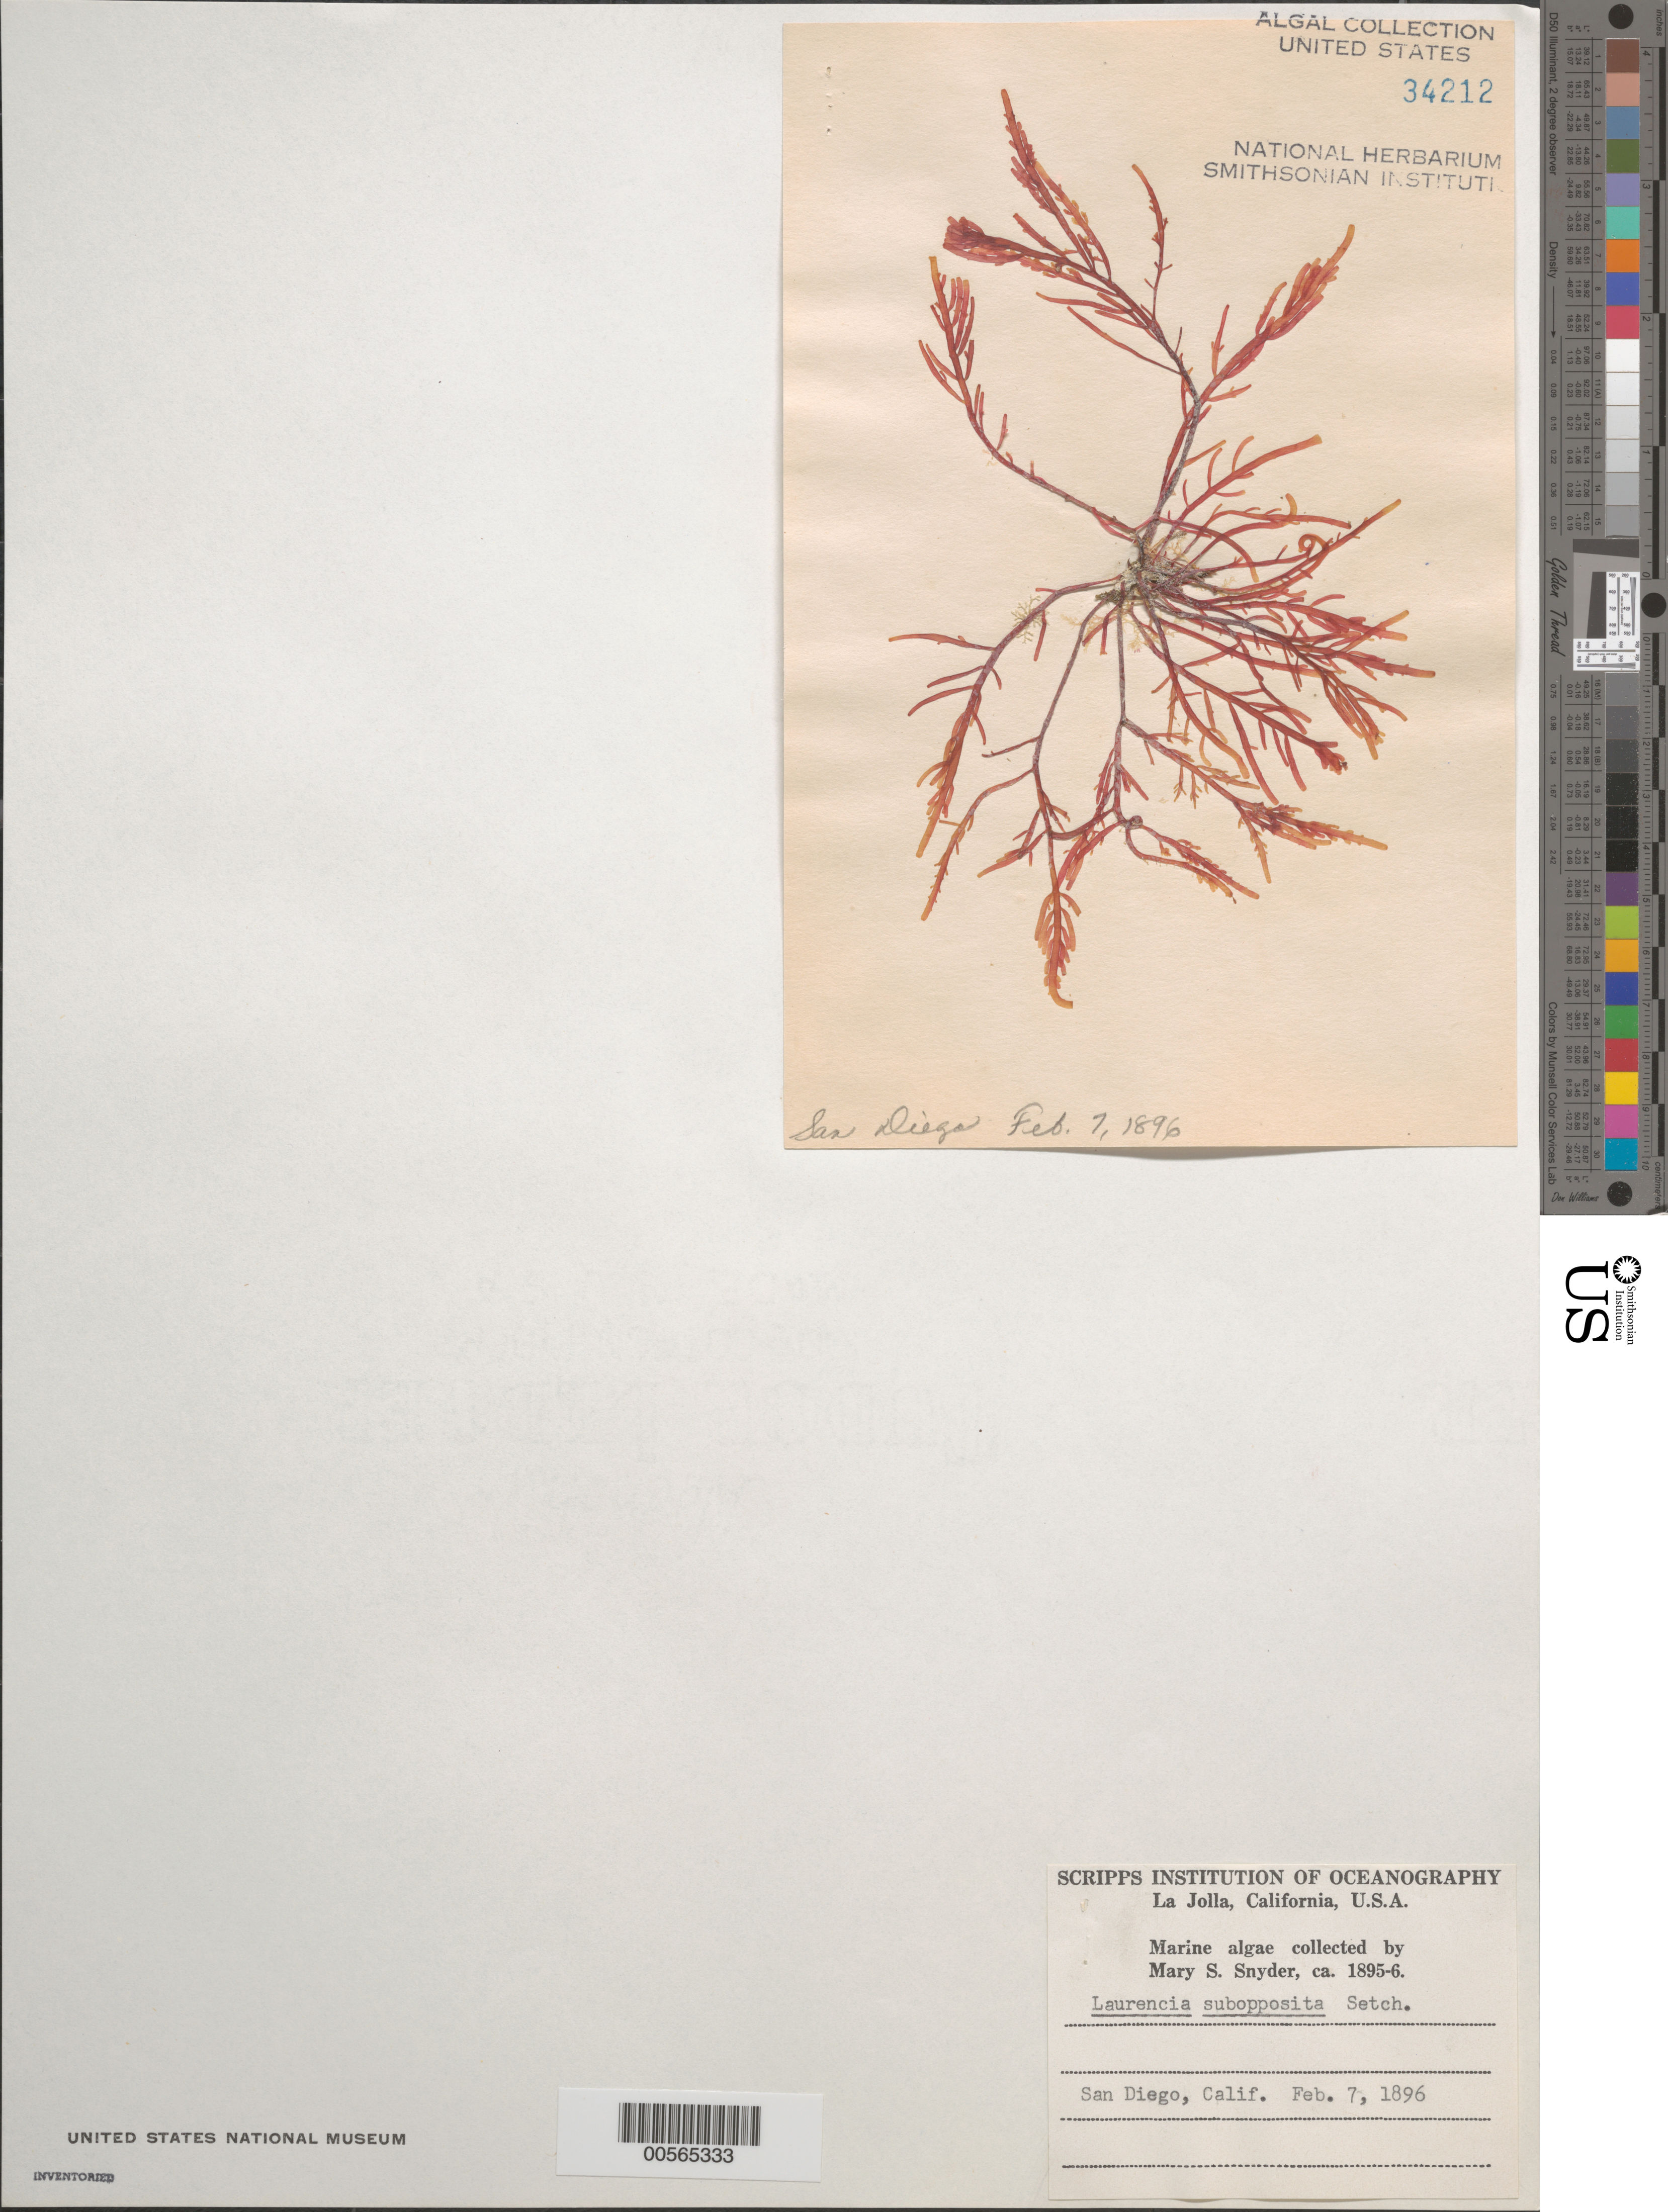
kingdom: Plantae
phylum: Rhodophyta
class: Florideophyceae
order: Ceramiales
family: Rhodomelaceae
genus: Laurencia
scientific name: Laurencia subopposita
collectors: M. Snyder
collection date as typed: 07 Feb 1896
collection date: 1896-02-07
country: United States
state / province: California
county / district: San Diego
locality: San Diego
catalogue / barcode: US 34212